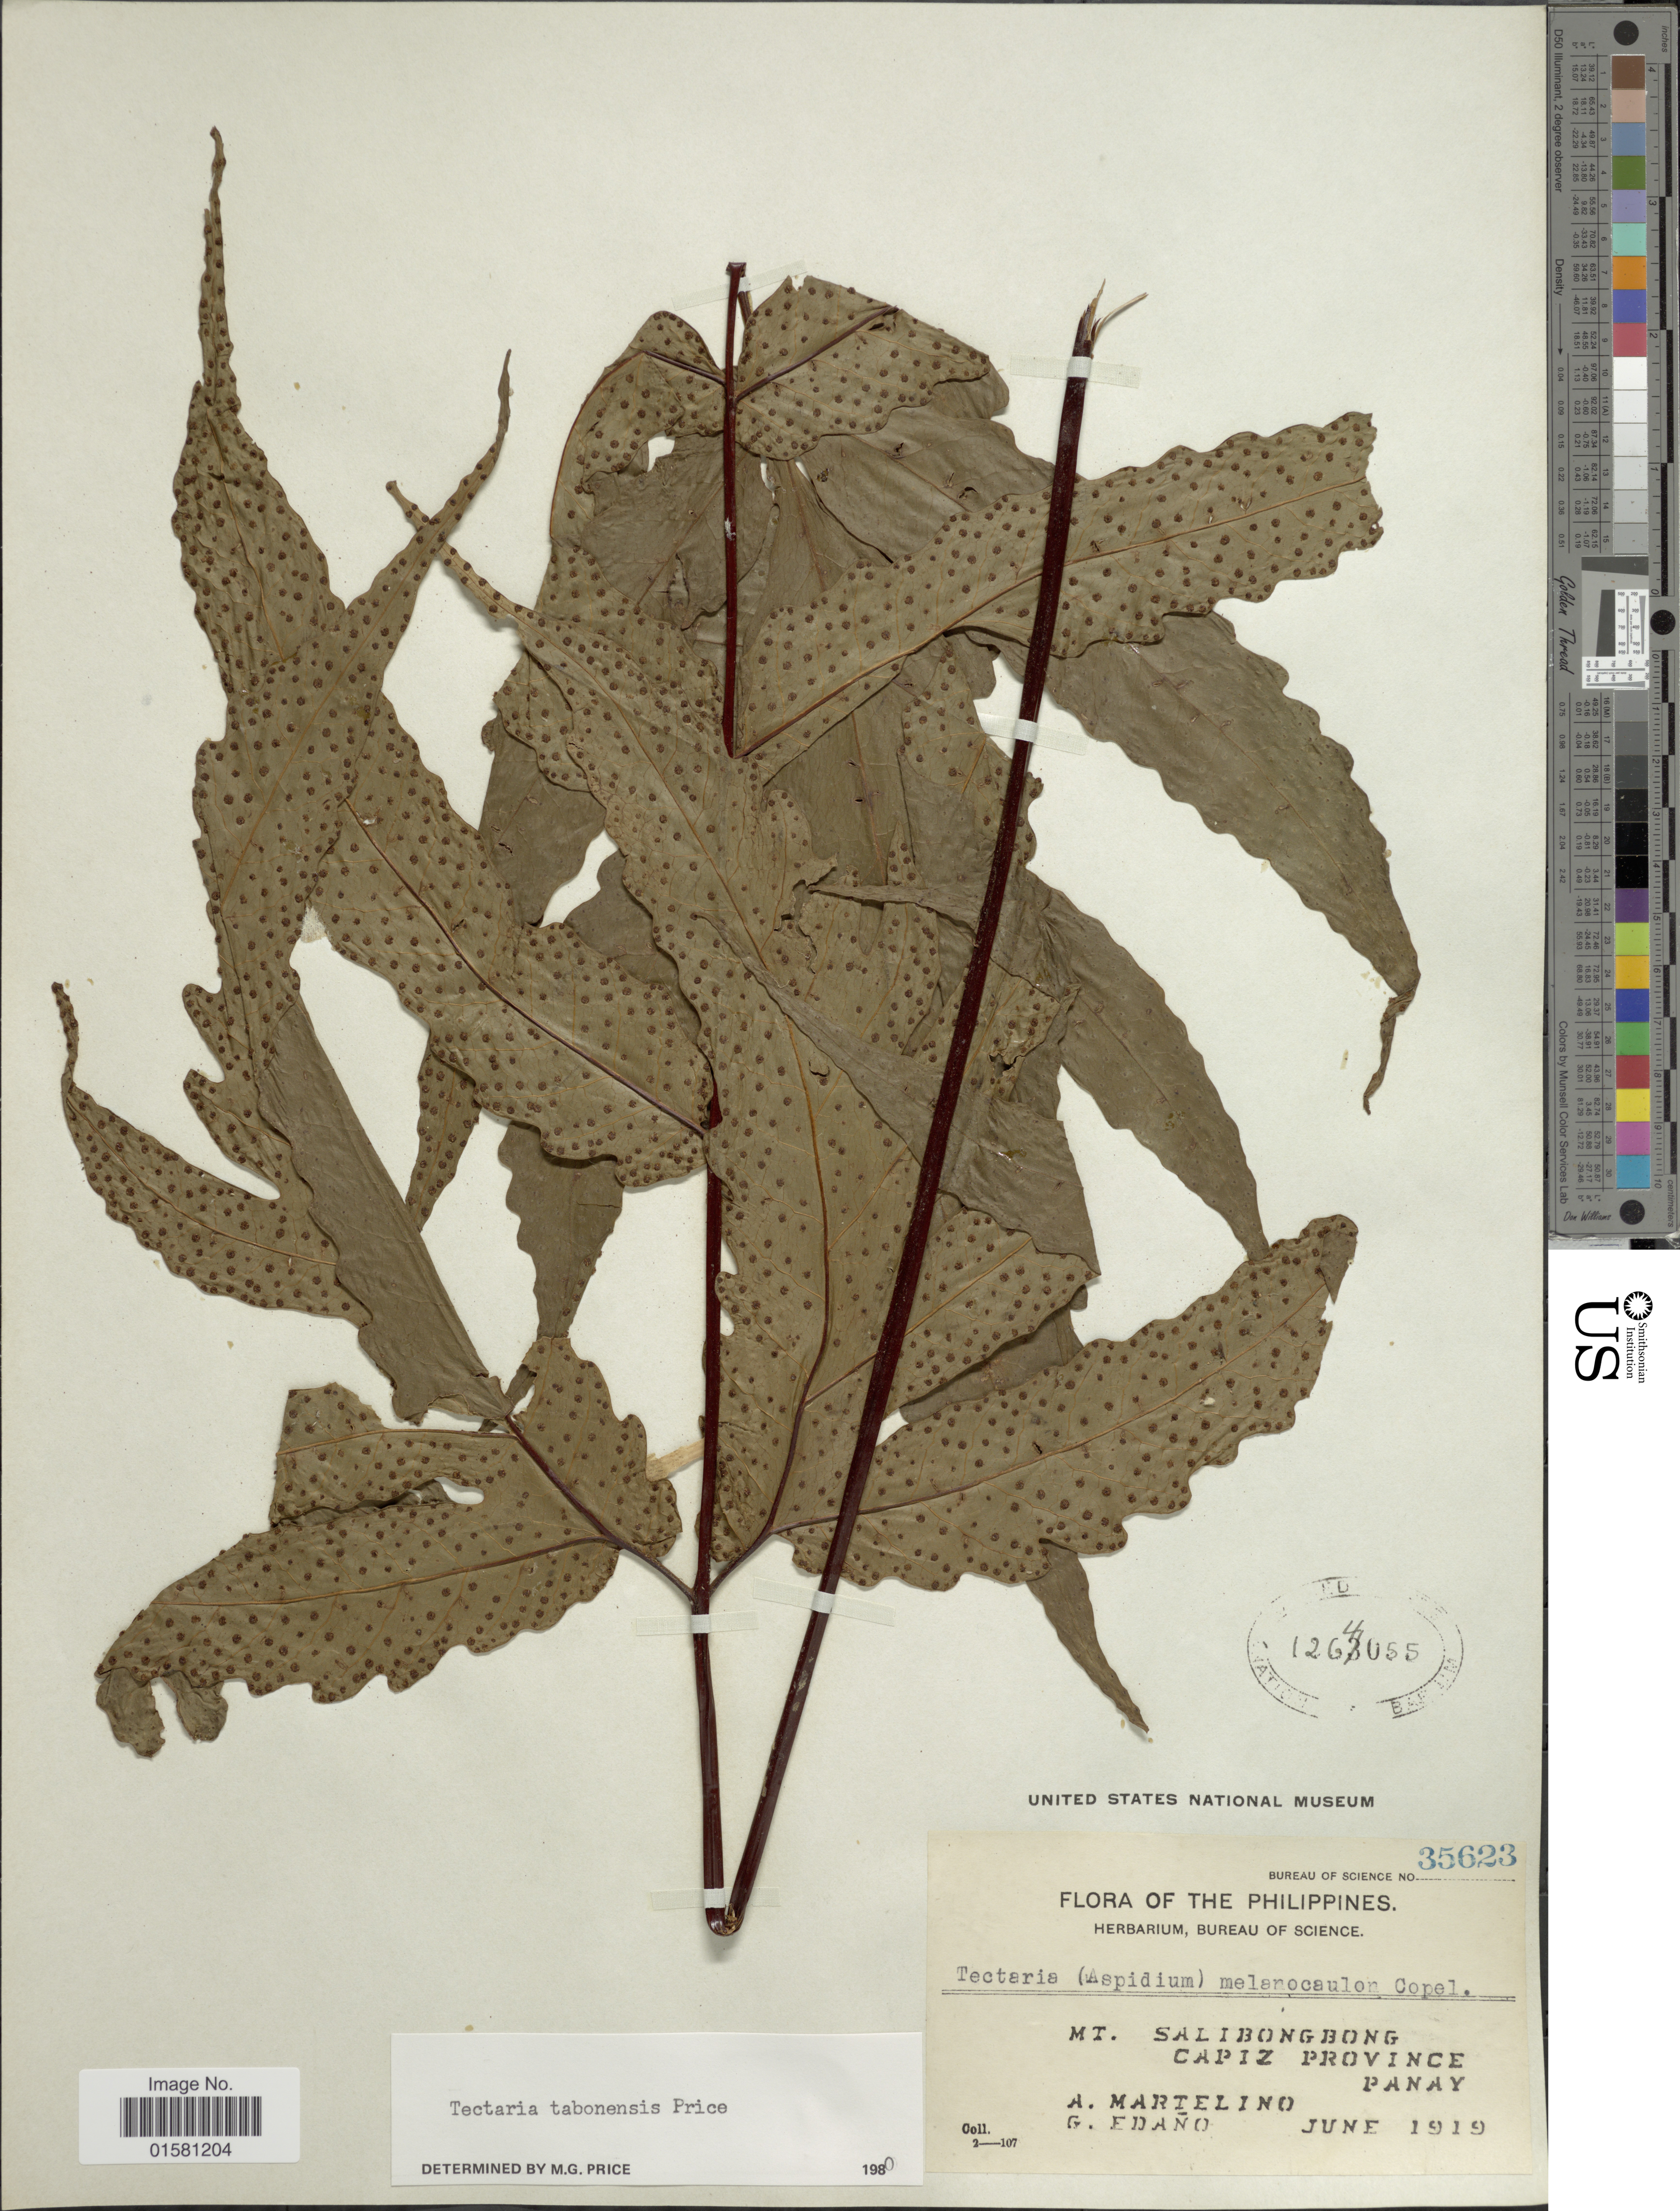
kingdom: Plantae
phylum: Tracheophyta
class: Polypodiopsida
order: Polypodiales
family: Tectariaceae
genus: Tectaria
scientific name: Tectaria tabonensis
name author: M.G. Price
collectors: A. Martelino & G. Edaño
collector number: Bureau of science 35623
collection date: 1919-06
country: Philippines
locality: Mt. Salibongbong, Capiz province, Panay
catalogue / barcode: US 1264055